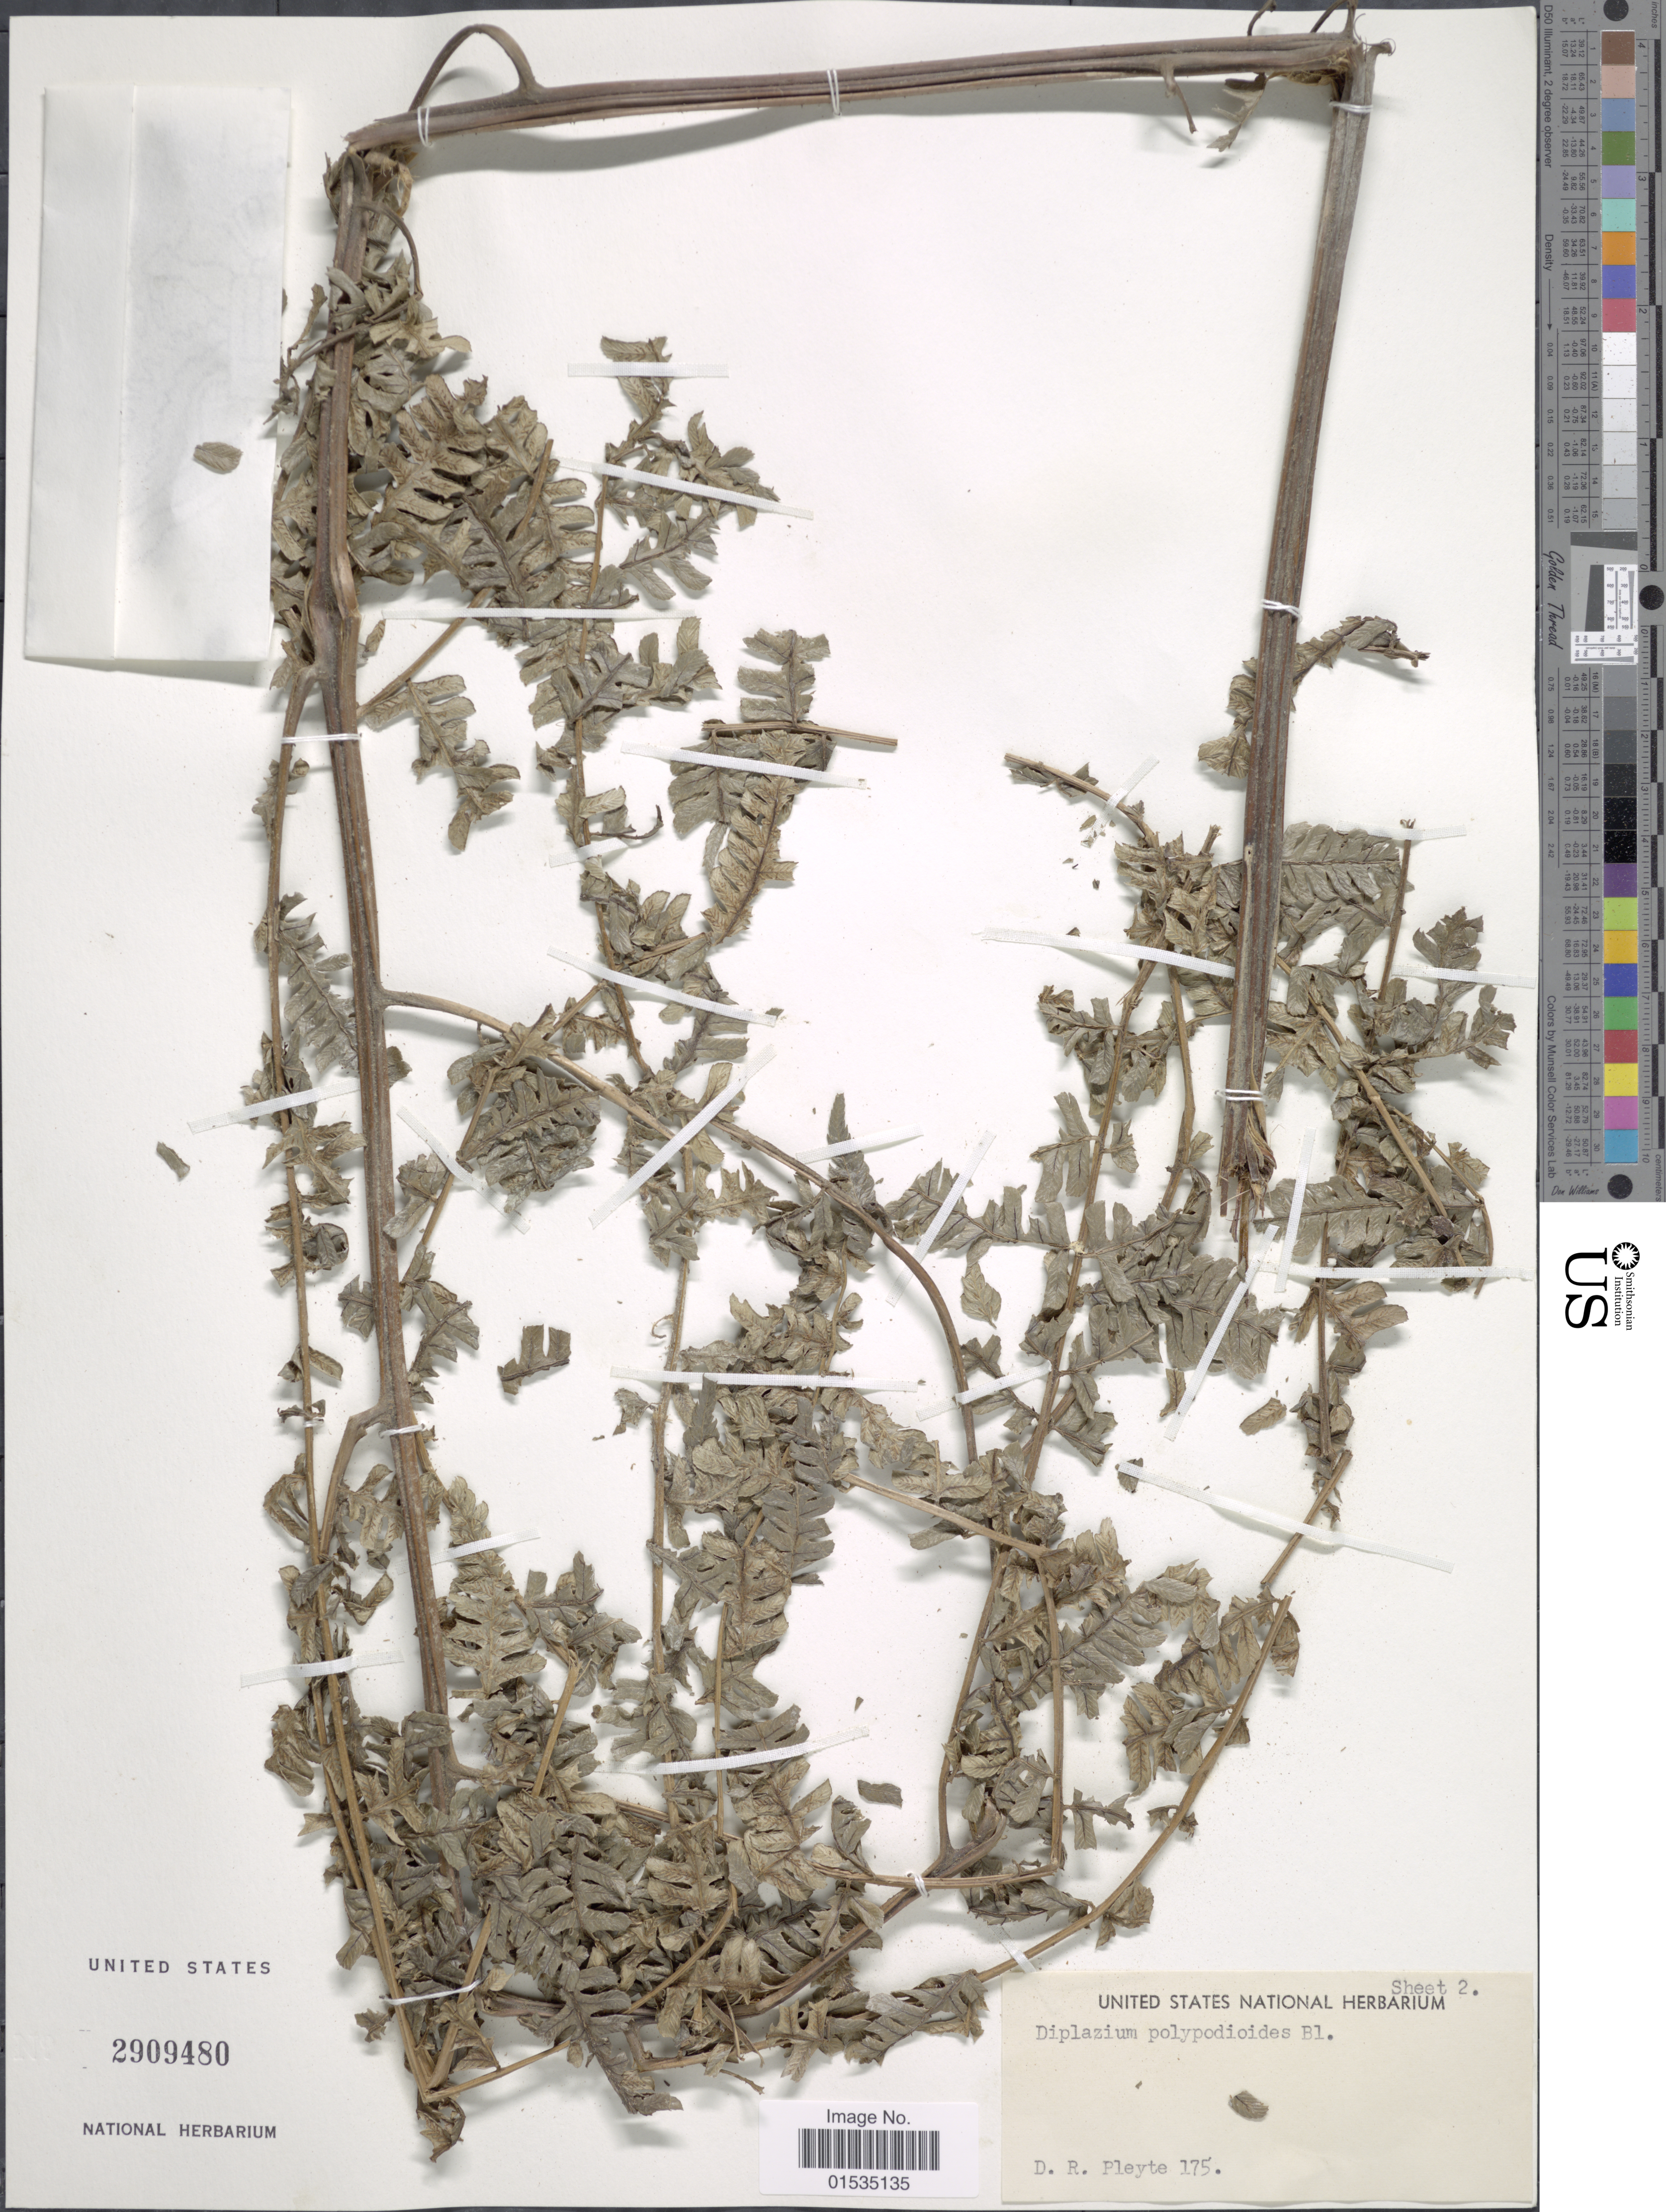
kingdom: Plantae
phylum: Tracheophyta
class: Polypodiopsida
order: Polypodiales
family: Athyriaceae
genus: Diplazium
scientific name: Diplazium polypodioides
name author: Blume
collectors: D. Pleyte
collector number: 175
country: Indonesia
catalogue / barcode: US 2909480